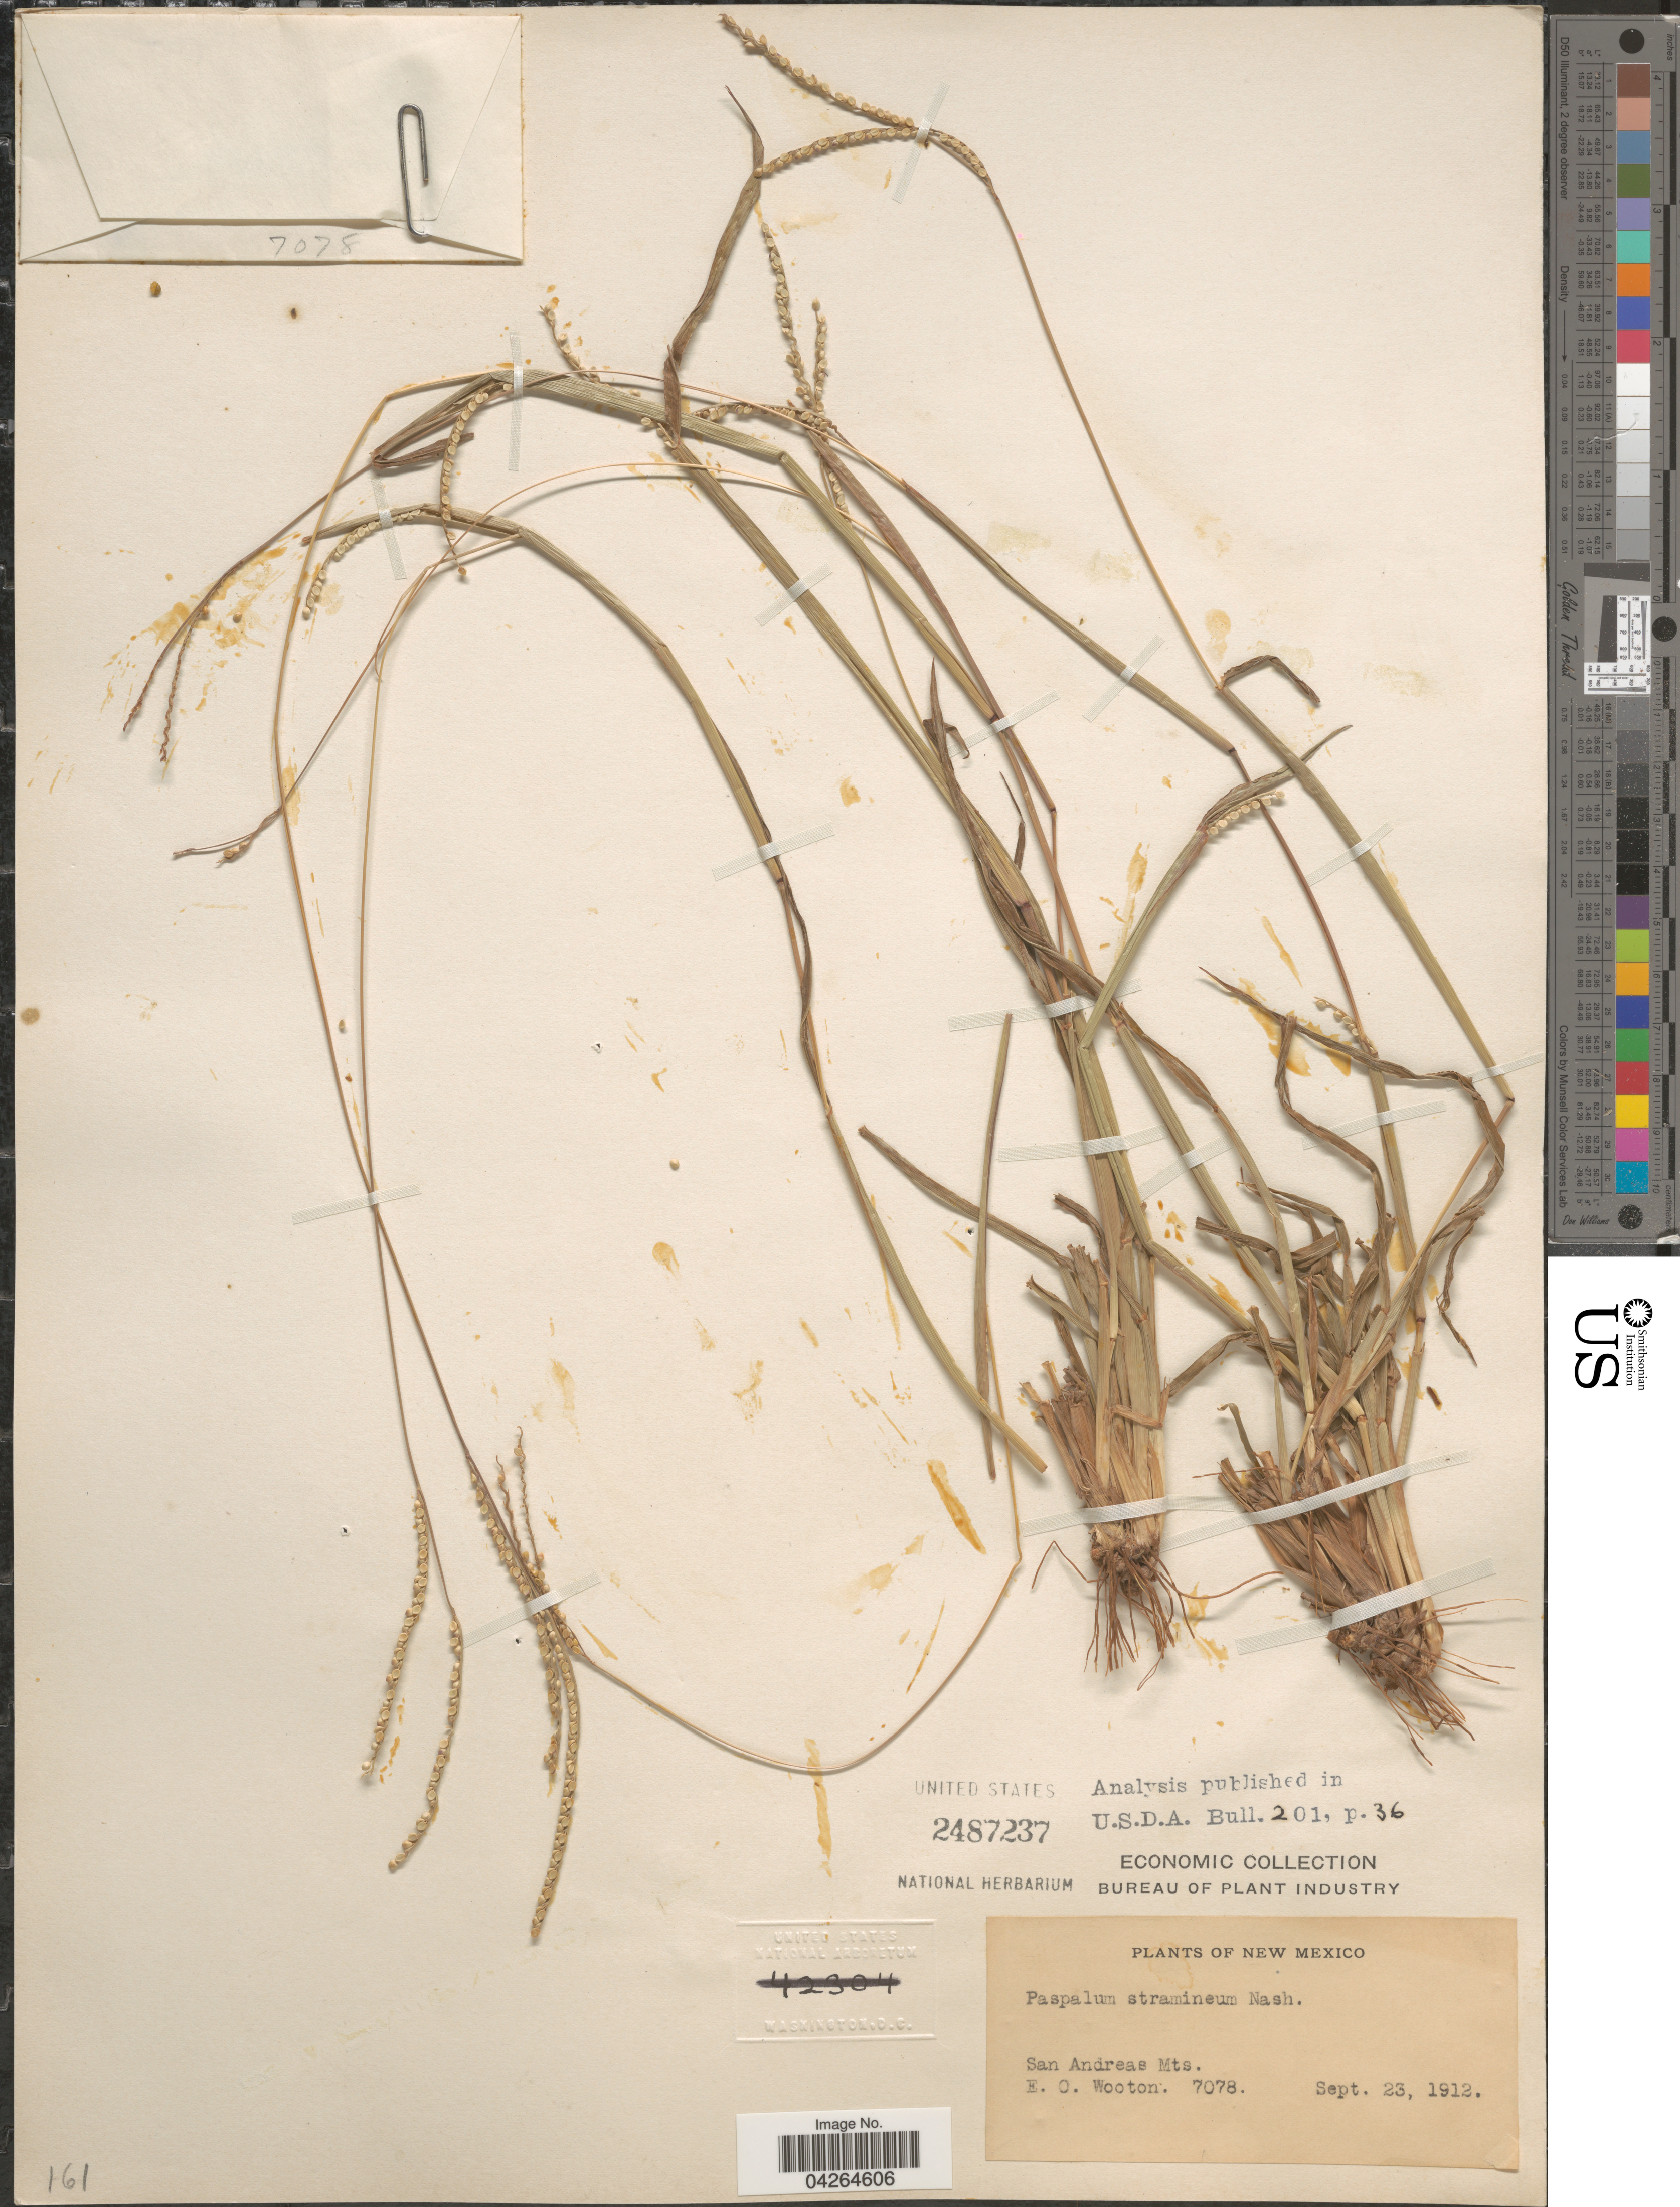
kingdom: Plantae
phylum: Tracheophyta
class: Liliopsida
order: Poales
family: Poaceae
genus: Paspalum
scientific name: Paspalum setaceum var. stramineum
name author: (Nash) D.J. Banks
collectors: E. O. Wooton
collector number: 7078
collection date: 1912-09-23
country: United States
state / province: New Mexico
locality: San Andreas Mts.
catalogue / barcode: US 2487237